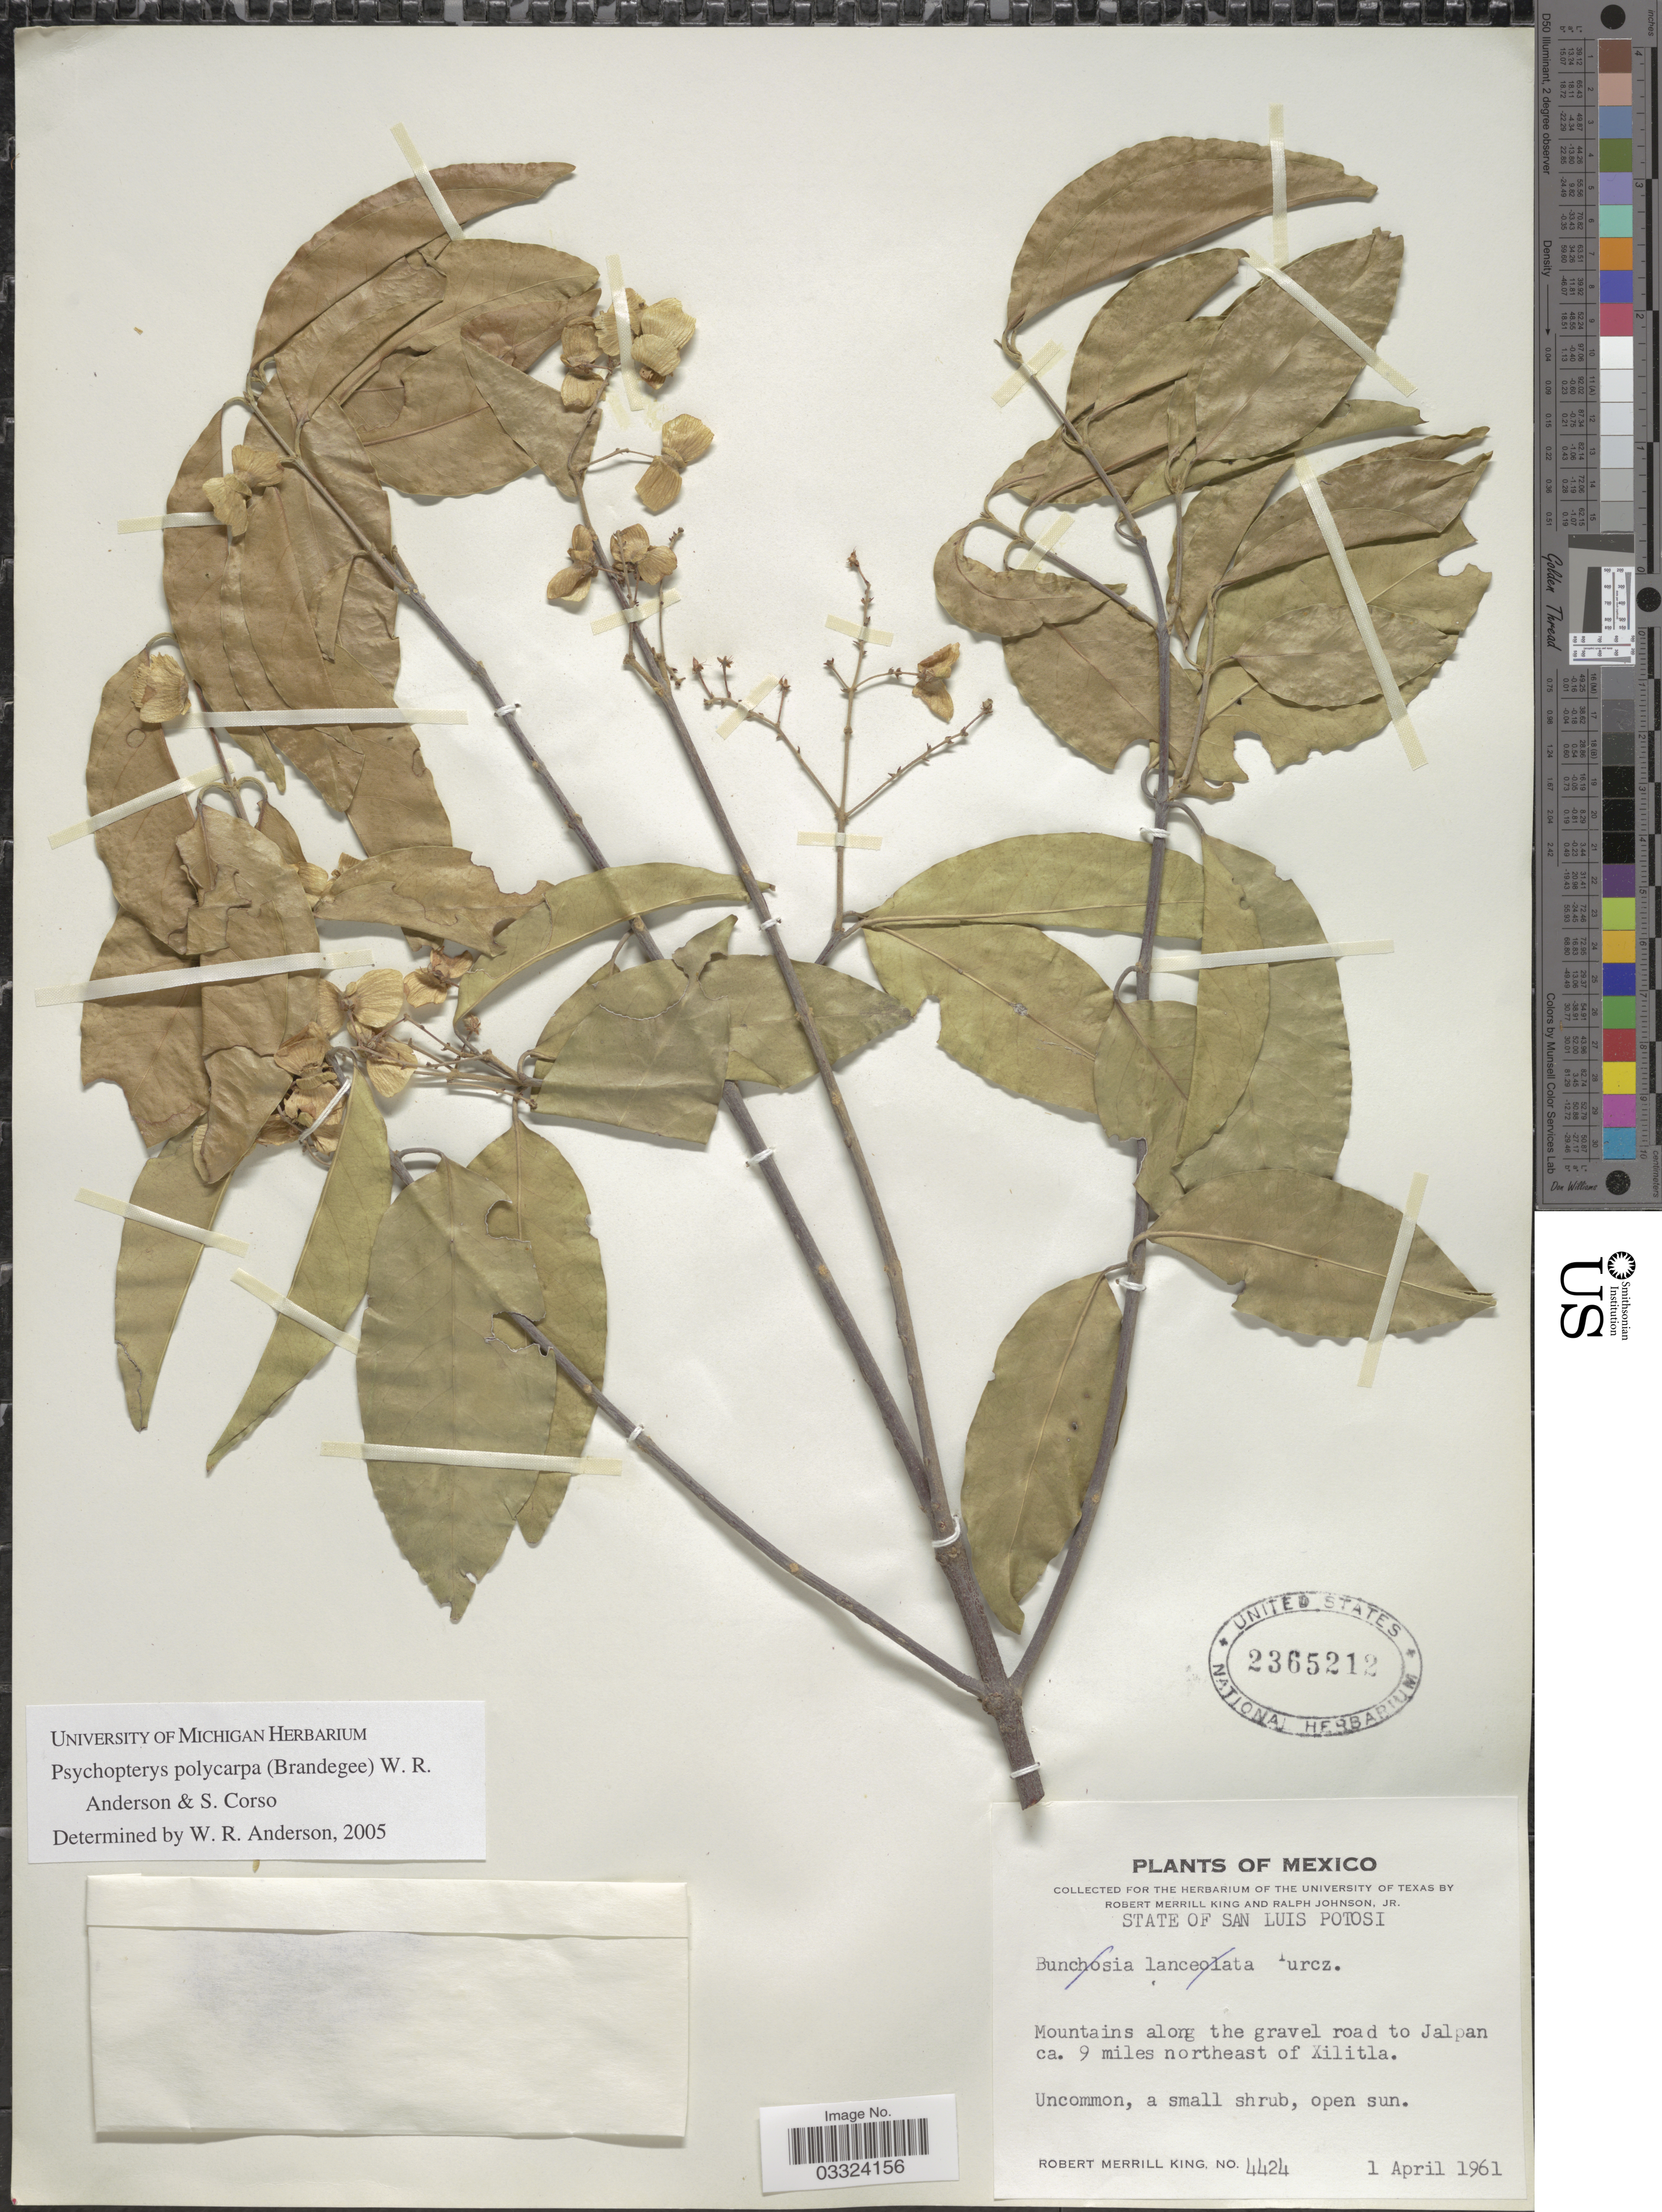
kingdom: Plantae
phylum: Tracheophyta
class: Magnoliopsida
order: Malpighiales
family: Malpighiaceae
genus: Psychopterys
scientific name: Psychopterys polycarpa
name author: (Brandegee) W.R. Anderson & Corso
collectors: R. M. King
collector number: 4424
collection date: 1961-04-01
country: Mexico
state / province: San Luis Potosí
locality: Mountains along the gravel road to Jalpan ca. 9 miles northeast of Xilitla.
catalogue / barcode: US 2365212